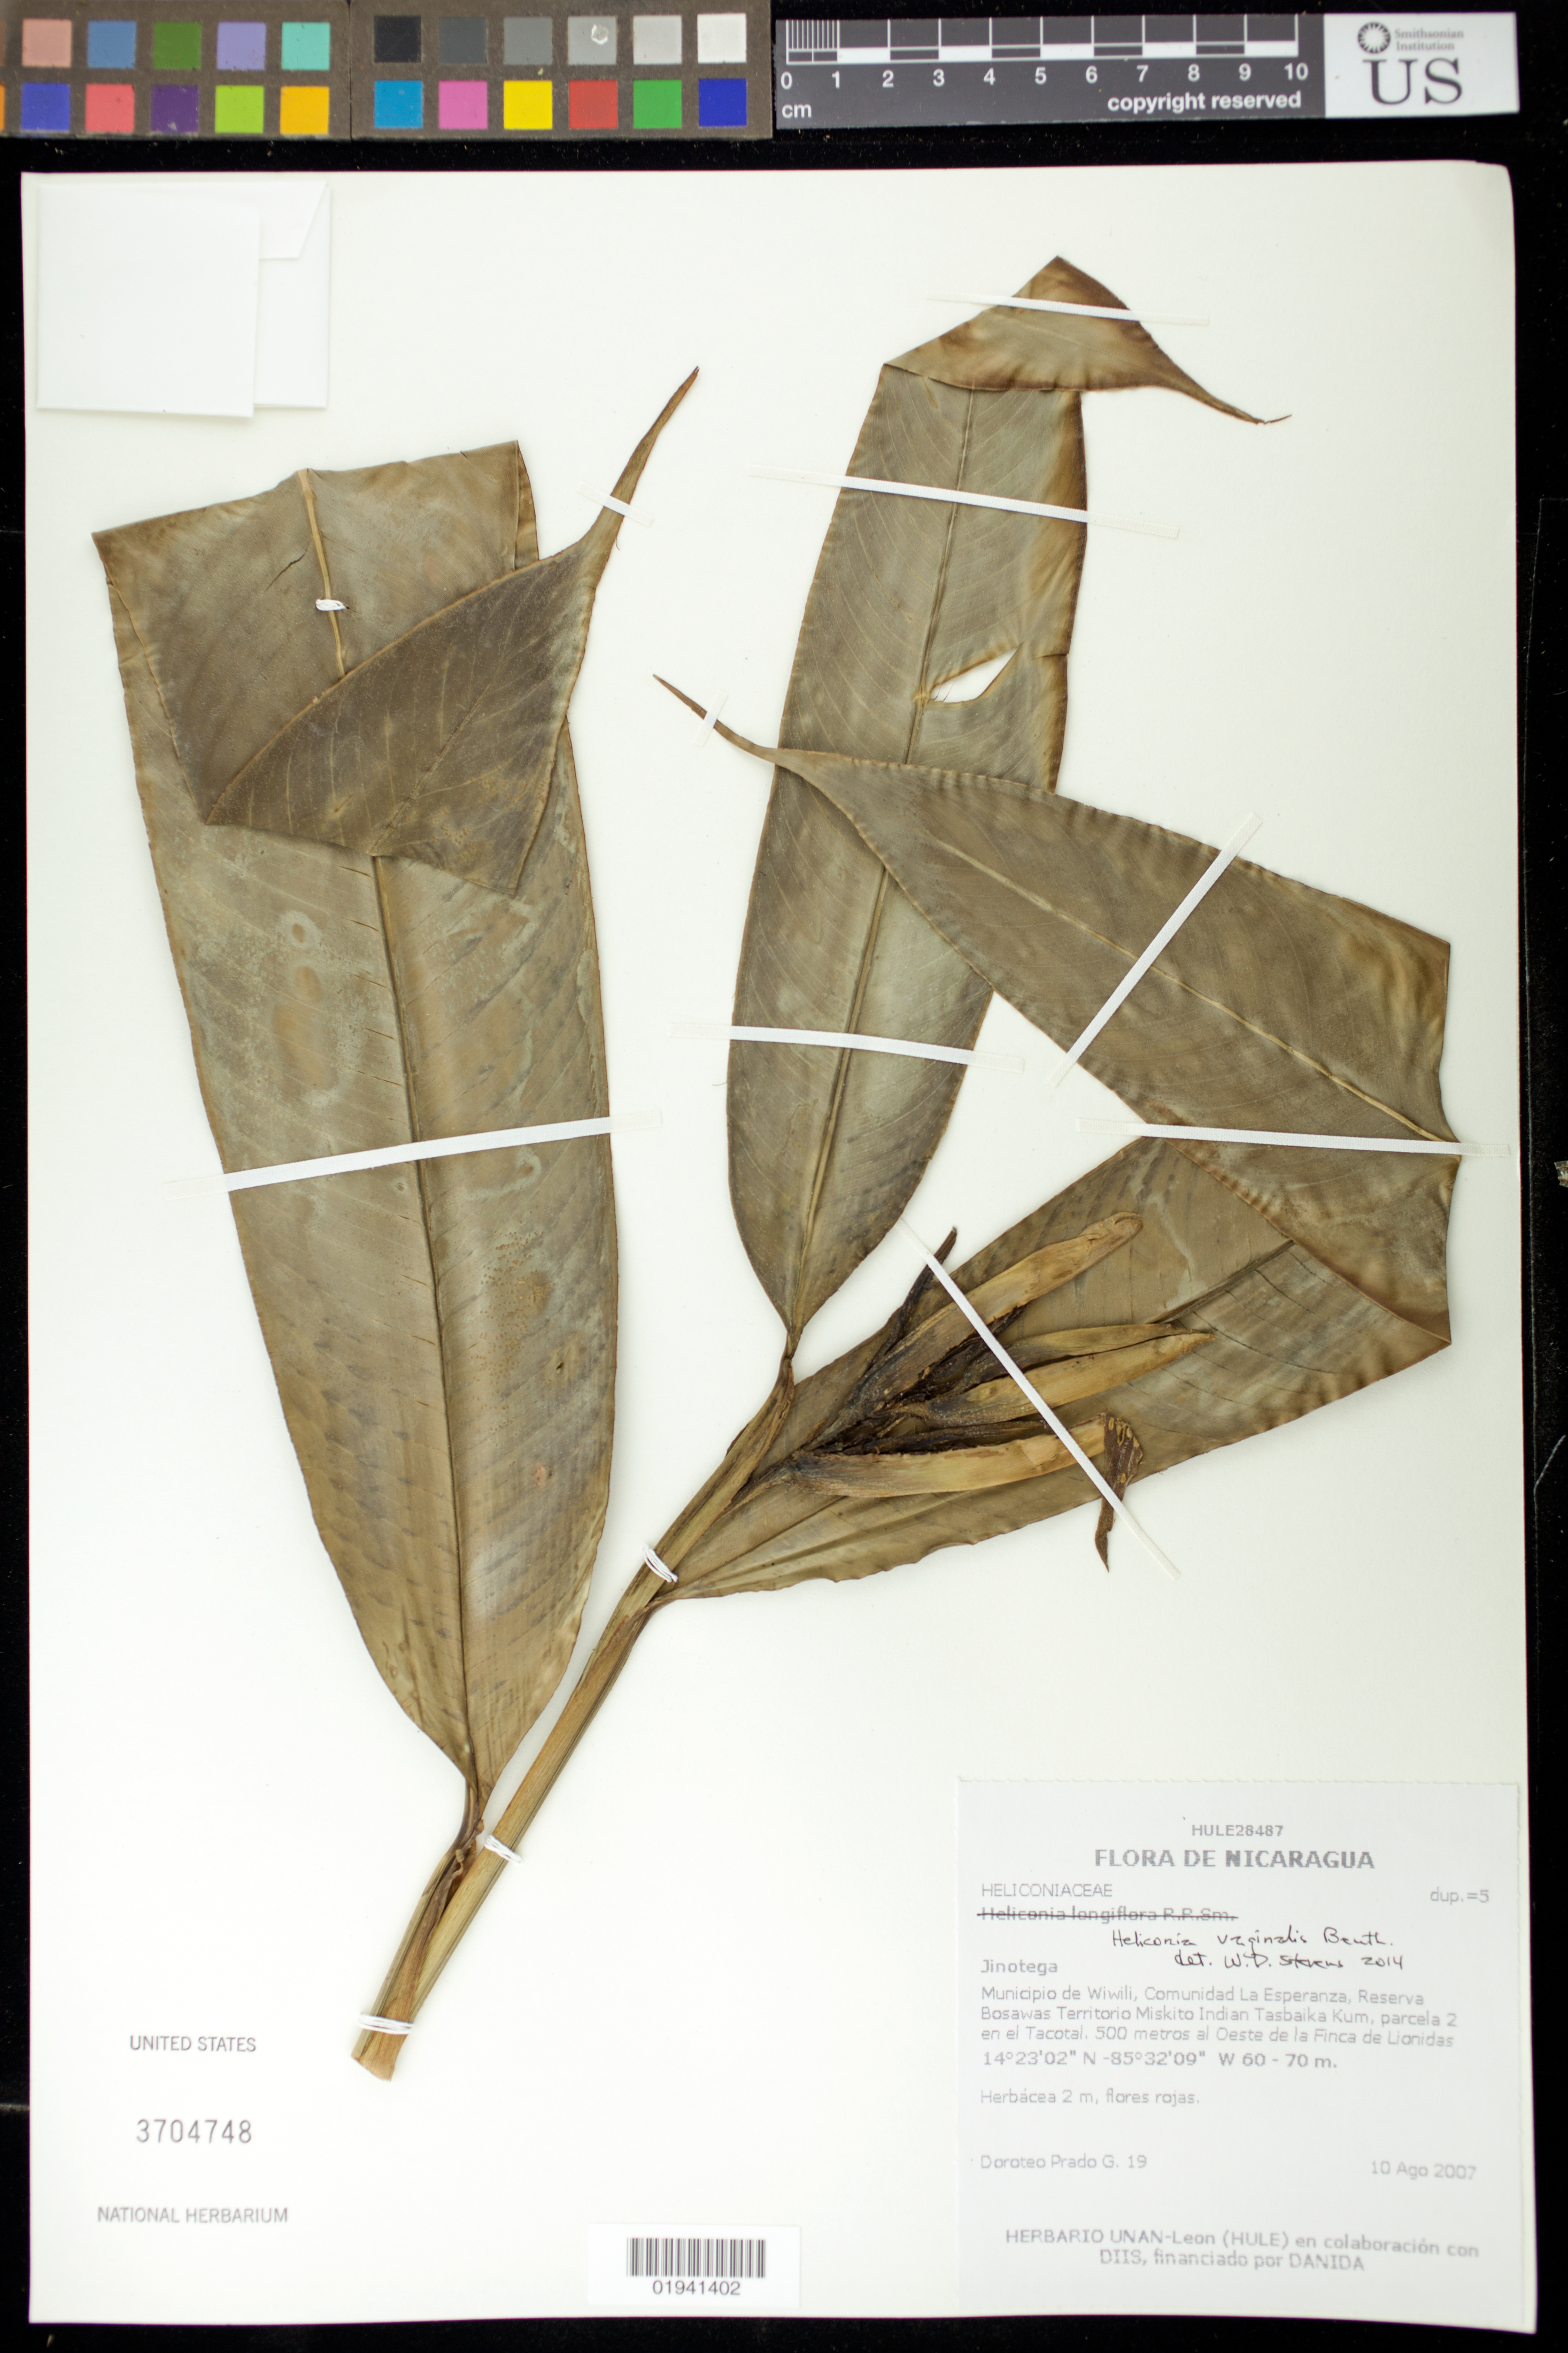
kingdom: Plantae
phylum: Tracheophyta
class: Liliopsida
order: Zingiberales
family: Heliconiaceae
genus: Heliconia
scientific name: Heliconia vaginalis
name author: Benth.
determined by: Stevens, W. Douglas, Missouri Botanical Garden (MO)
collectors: D. Prado G.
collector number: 19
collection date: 2007-08-10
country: Nicaragua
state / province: Jinotega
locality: Municipio de Wiwili, Comunidad La Esperanza, Reserva Bosawas Territorio Miskito Indian Tasbaika Kum, parcela 2 en el Tacotal. 500 metros al Oeste de la Finca de Lionidas.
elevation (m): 60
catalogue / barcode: US 3704748